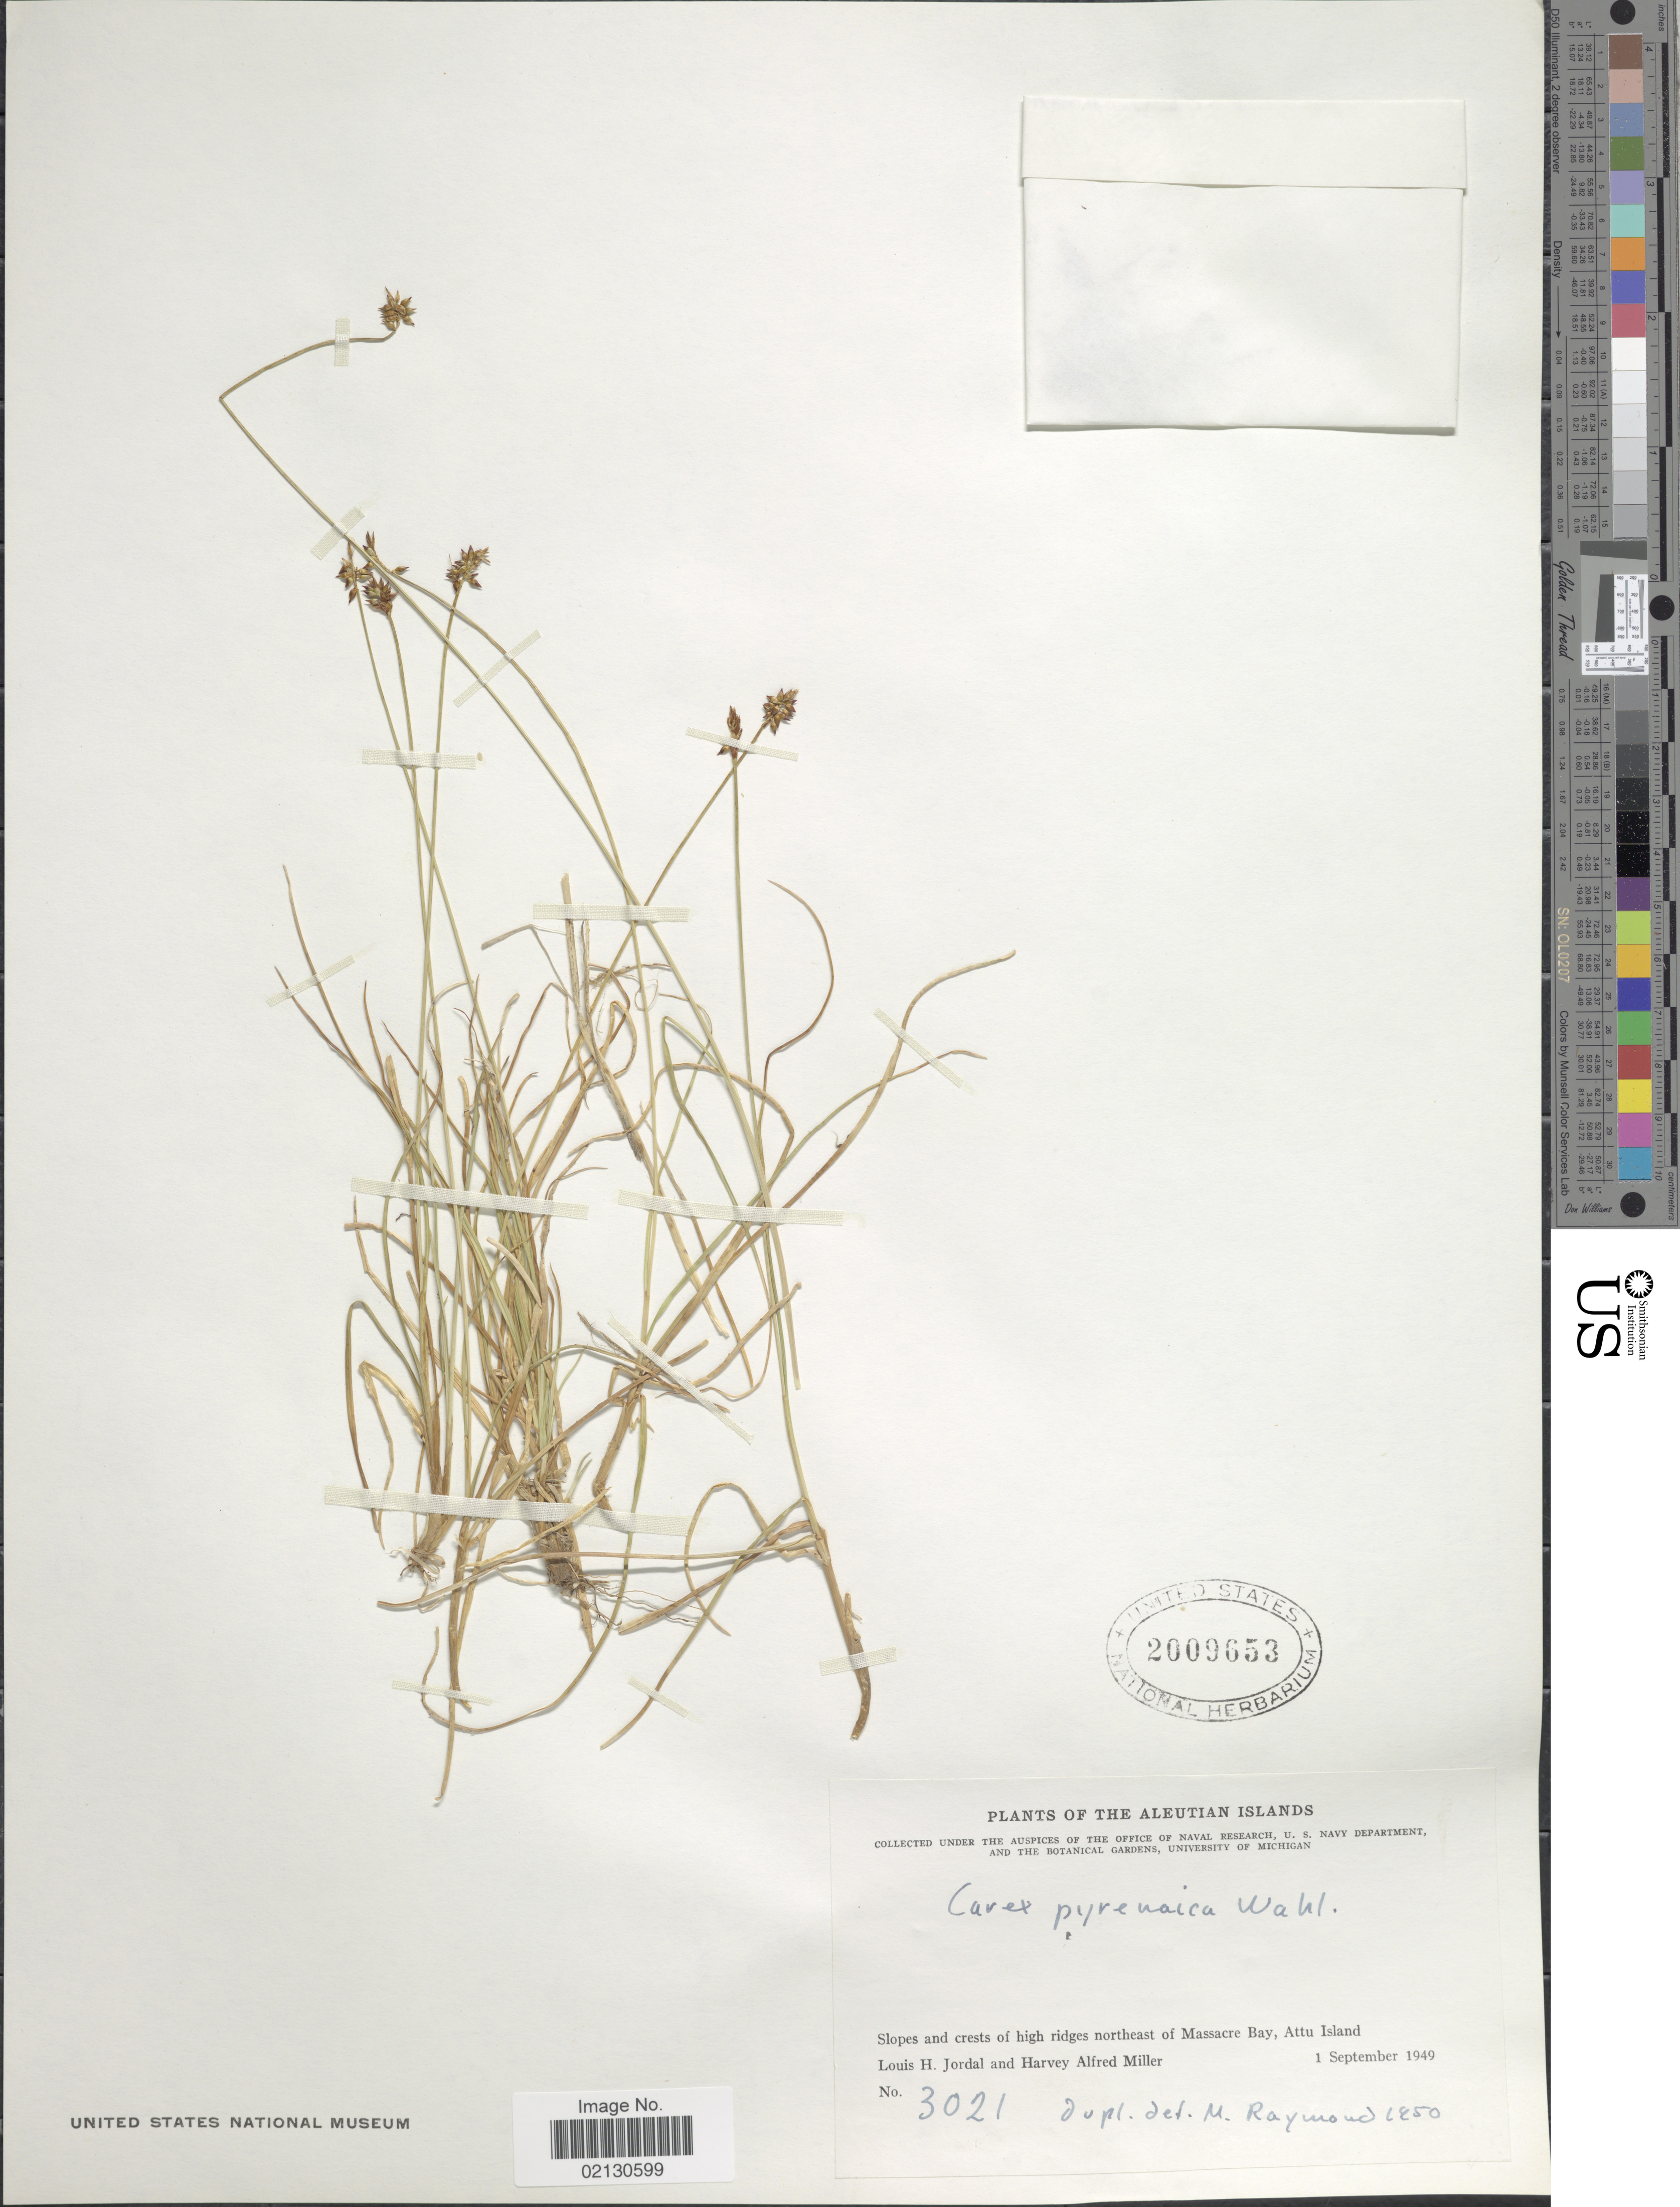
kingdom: Plantae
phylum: Tracheophyta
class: Liliopsida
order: Poales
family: Cyperaceae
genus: Carex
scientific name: Carex micropoda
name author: C.A. Mey.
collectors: L. Jordal & H. A. Miller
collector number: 3021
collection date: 1949-09-01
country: United States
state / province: Alaska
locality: Aleutian Islands. northeast of Massacre Bay, Attu Island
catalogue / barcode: US 2009653